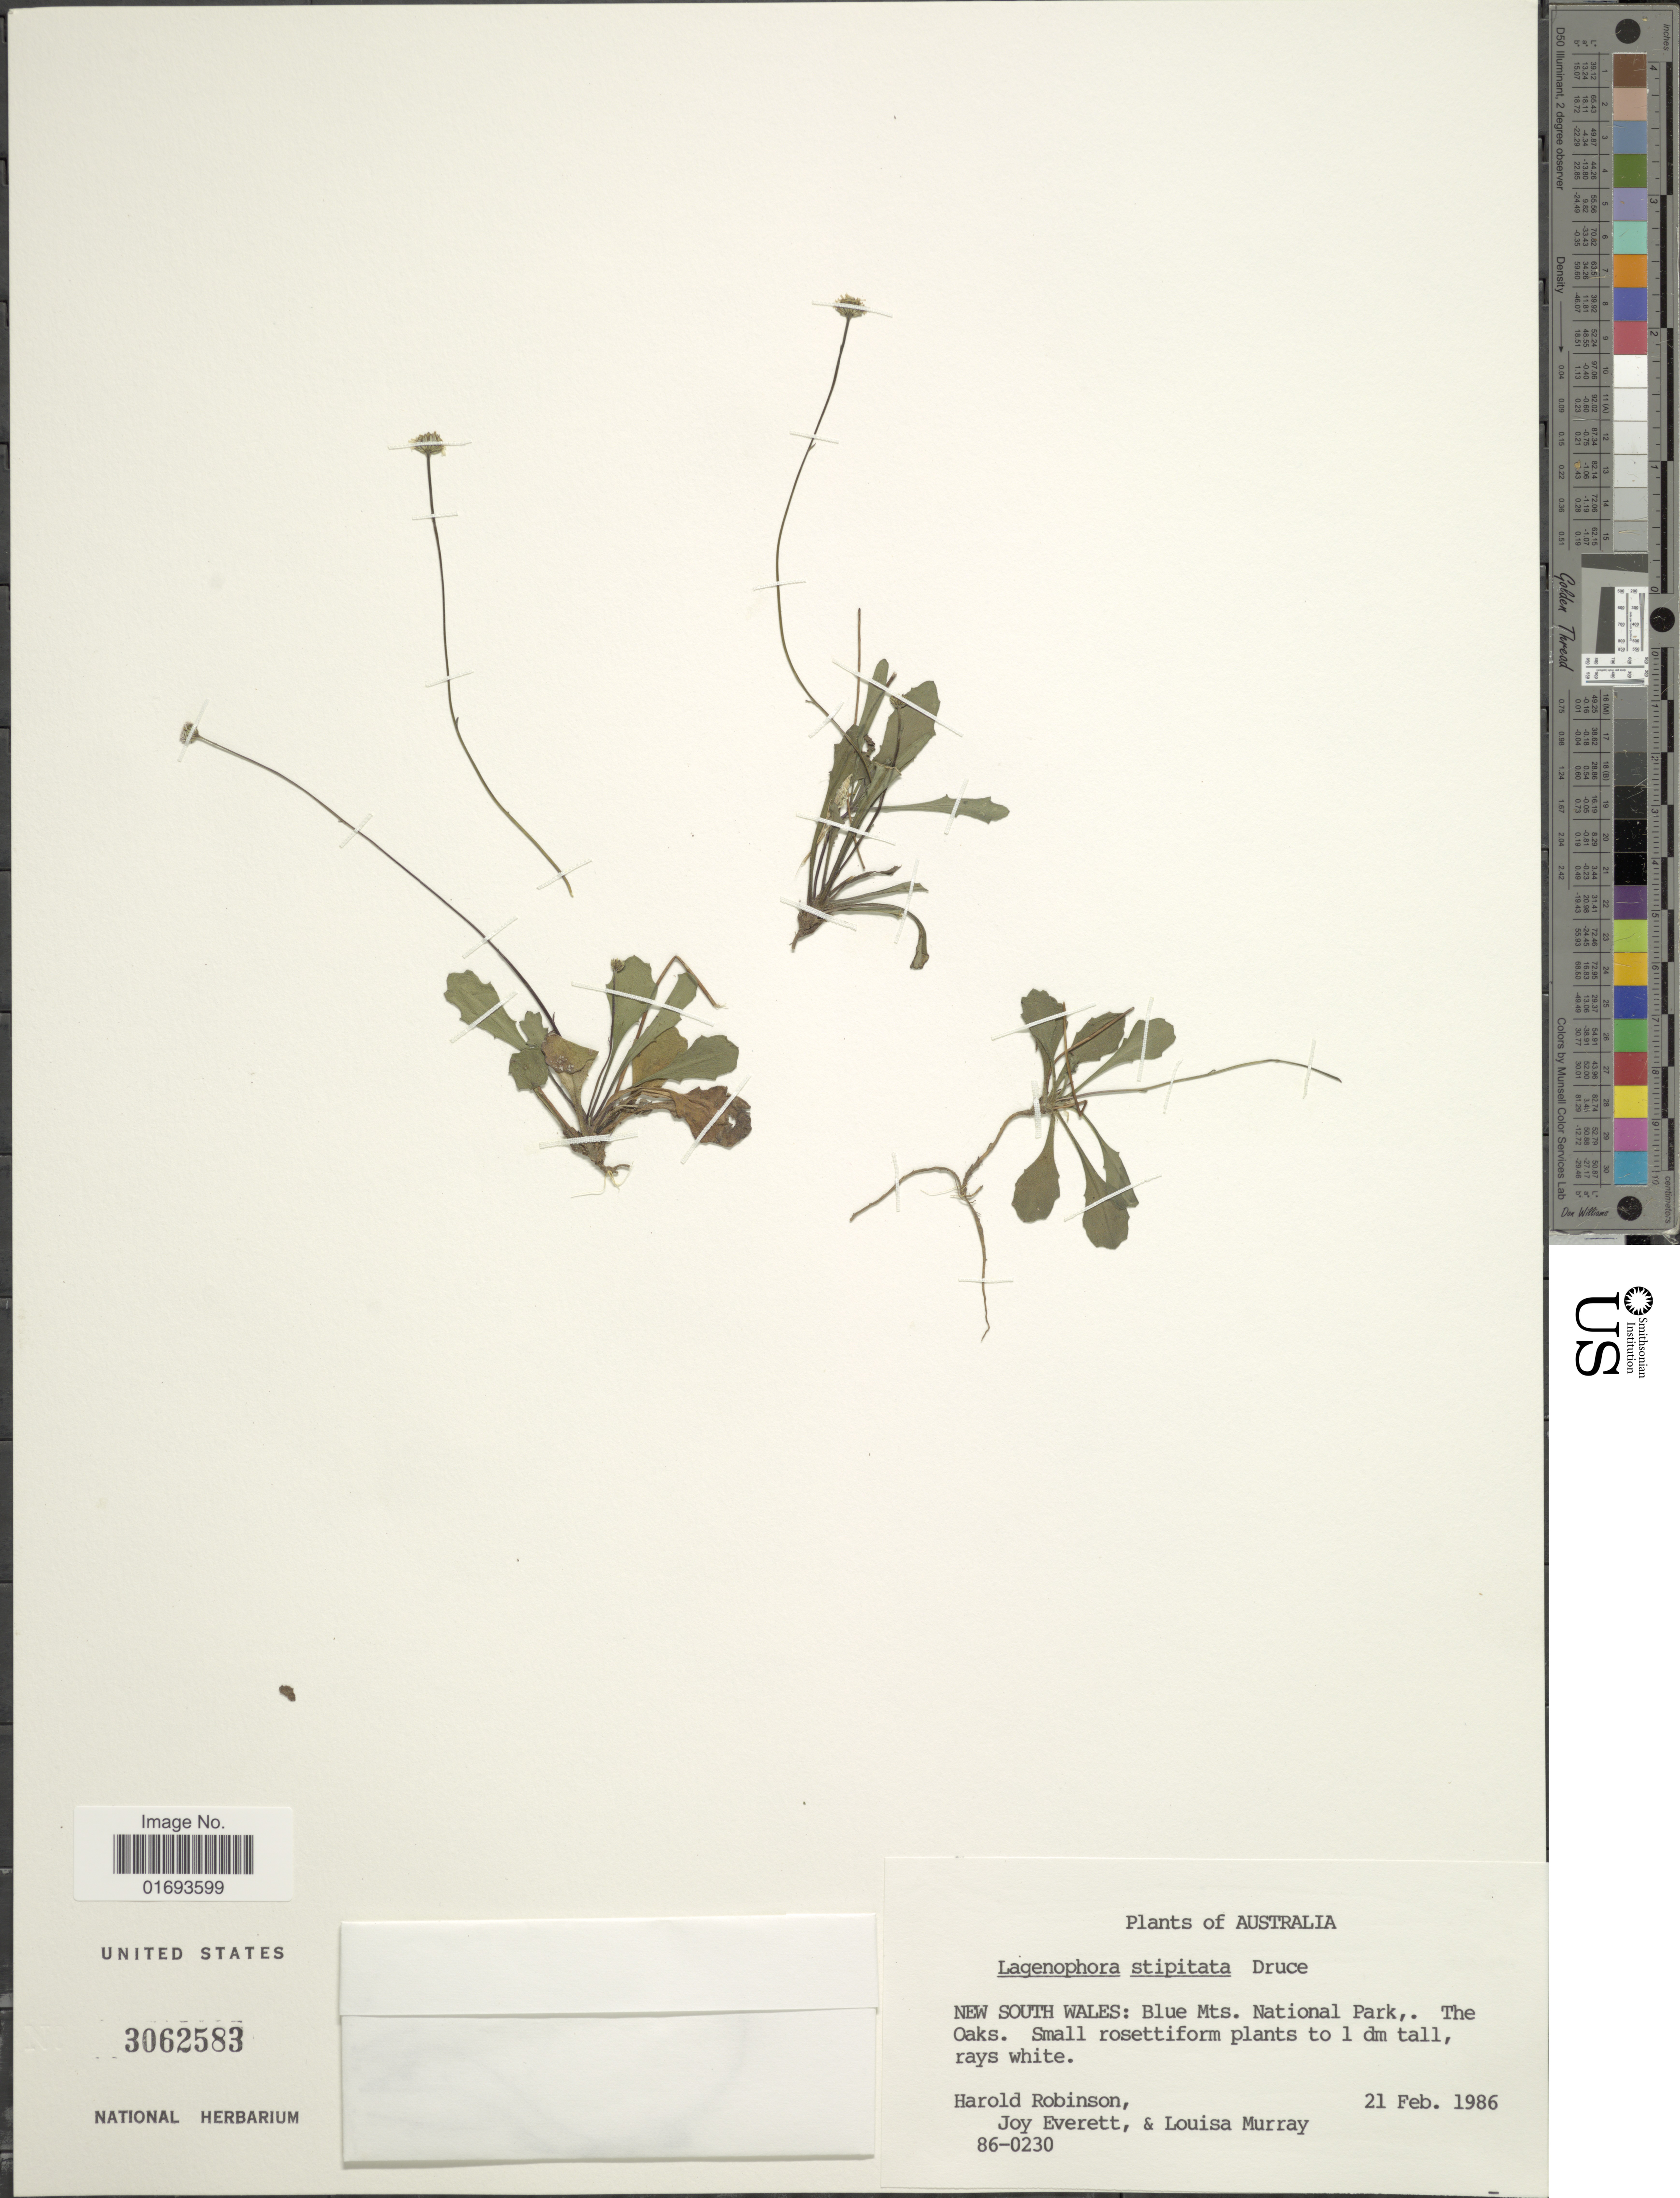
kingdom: Plantae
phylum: Tracheophyta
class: Magnoliopsida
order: Asterales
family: Asteraceae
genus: Lagenophora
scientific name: Lagenophora stipitata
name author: (Labill.) Druce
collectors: H. Robinson, J. Everett & L. T. Murray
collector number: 86-0230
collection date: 1986-02-21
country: Australia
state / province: New South Wales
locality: Australia. New South Wales: Blue Mts. National Park,. The Oaks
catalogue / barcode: US 3062583